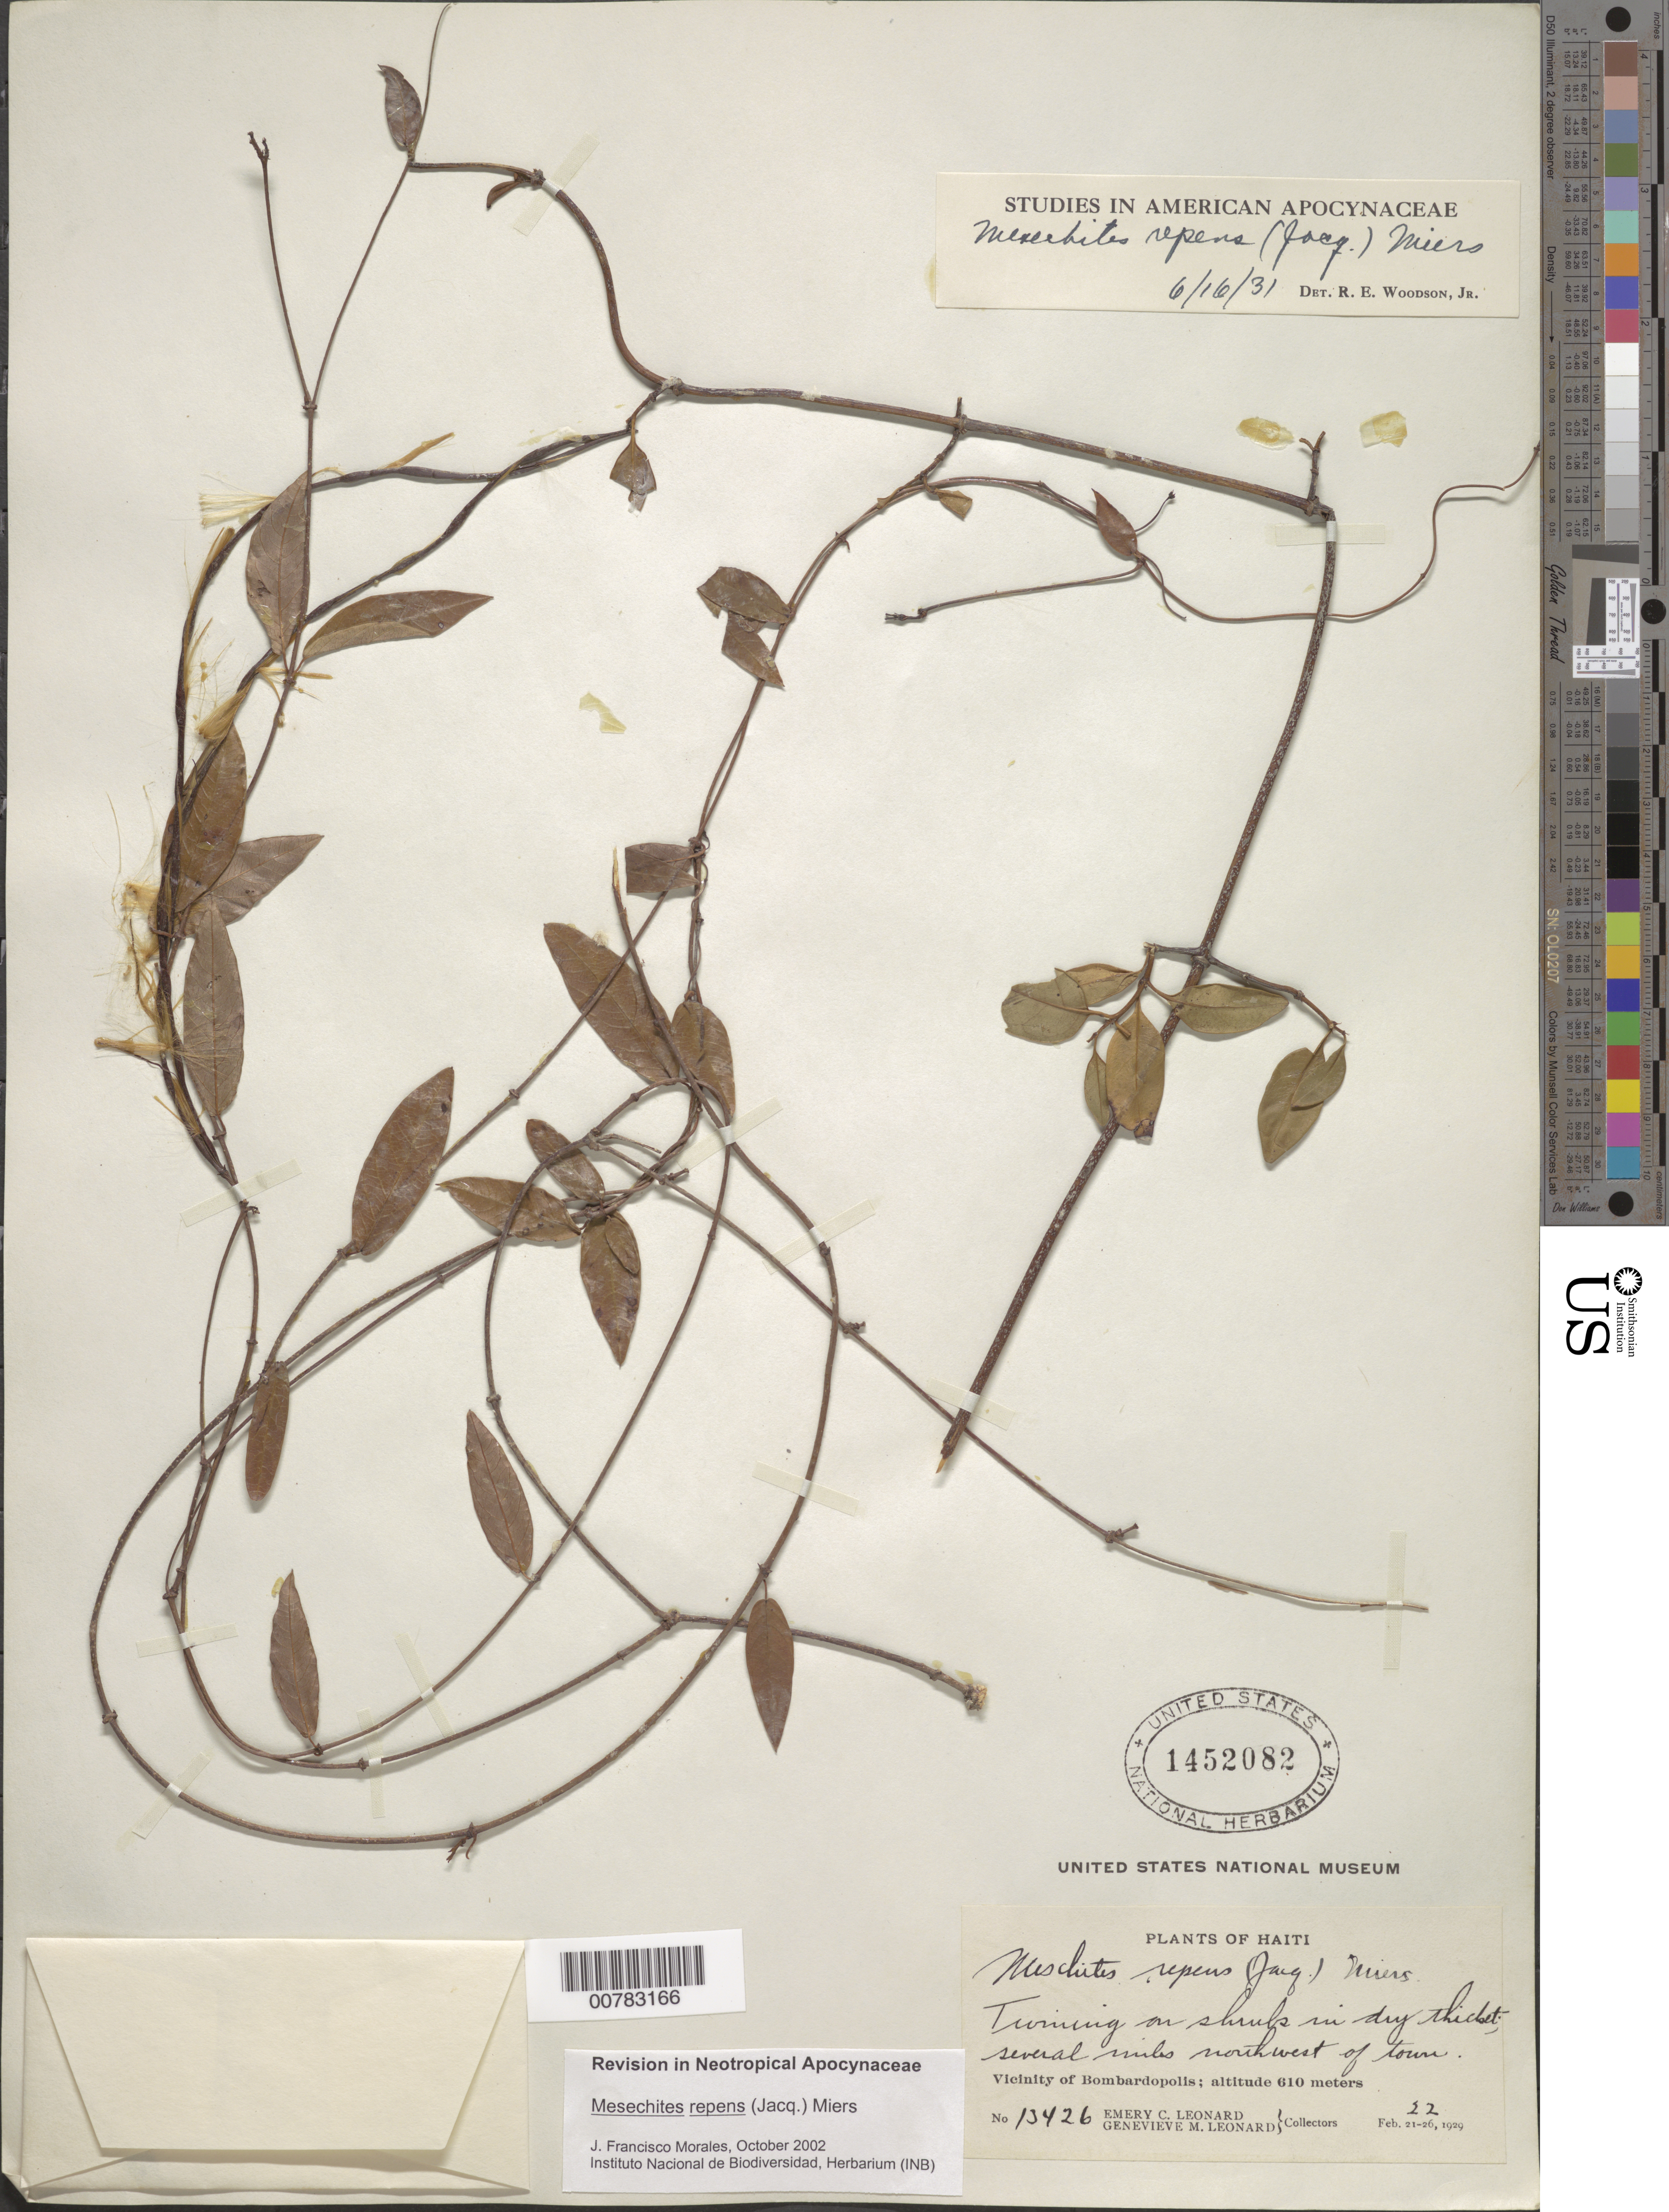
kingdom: Plantae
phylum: Tracheophyta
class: Magnoliopsida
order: Gentianales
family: Apocynaceae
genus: Mesechites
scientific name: Mesechites repens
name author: (Jacq.) Miers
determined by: Morales, J. F.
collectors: E. C. Leonard & G. M. Leonard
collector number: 13426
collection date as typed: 22 Feb 1929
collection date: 1929-02-22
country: Haiti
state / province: Nord-Ouest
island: Hispaniola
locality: Vicinity of Bombardopolis, several miles northwest of town.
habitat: In dry thicket.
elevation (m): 610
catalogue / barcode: US 1452082